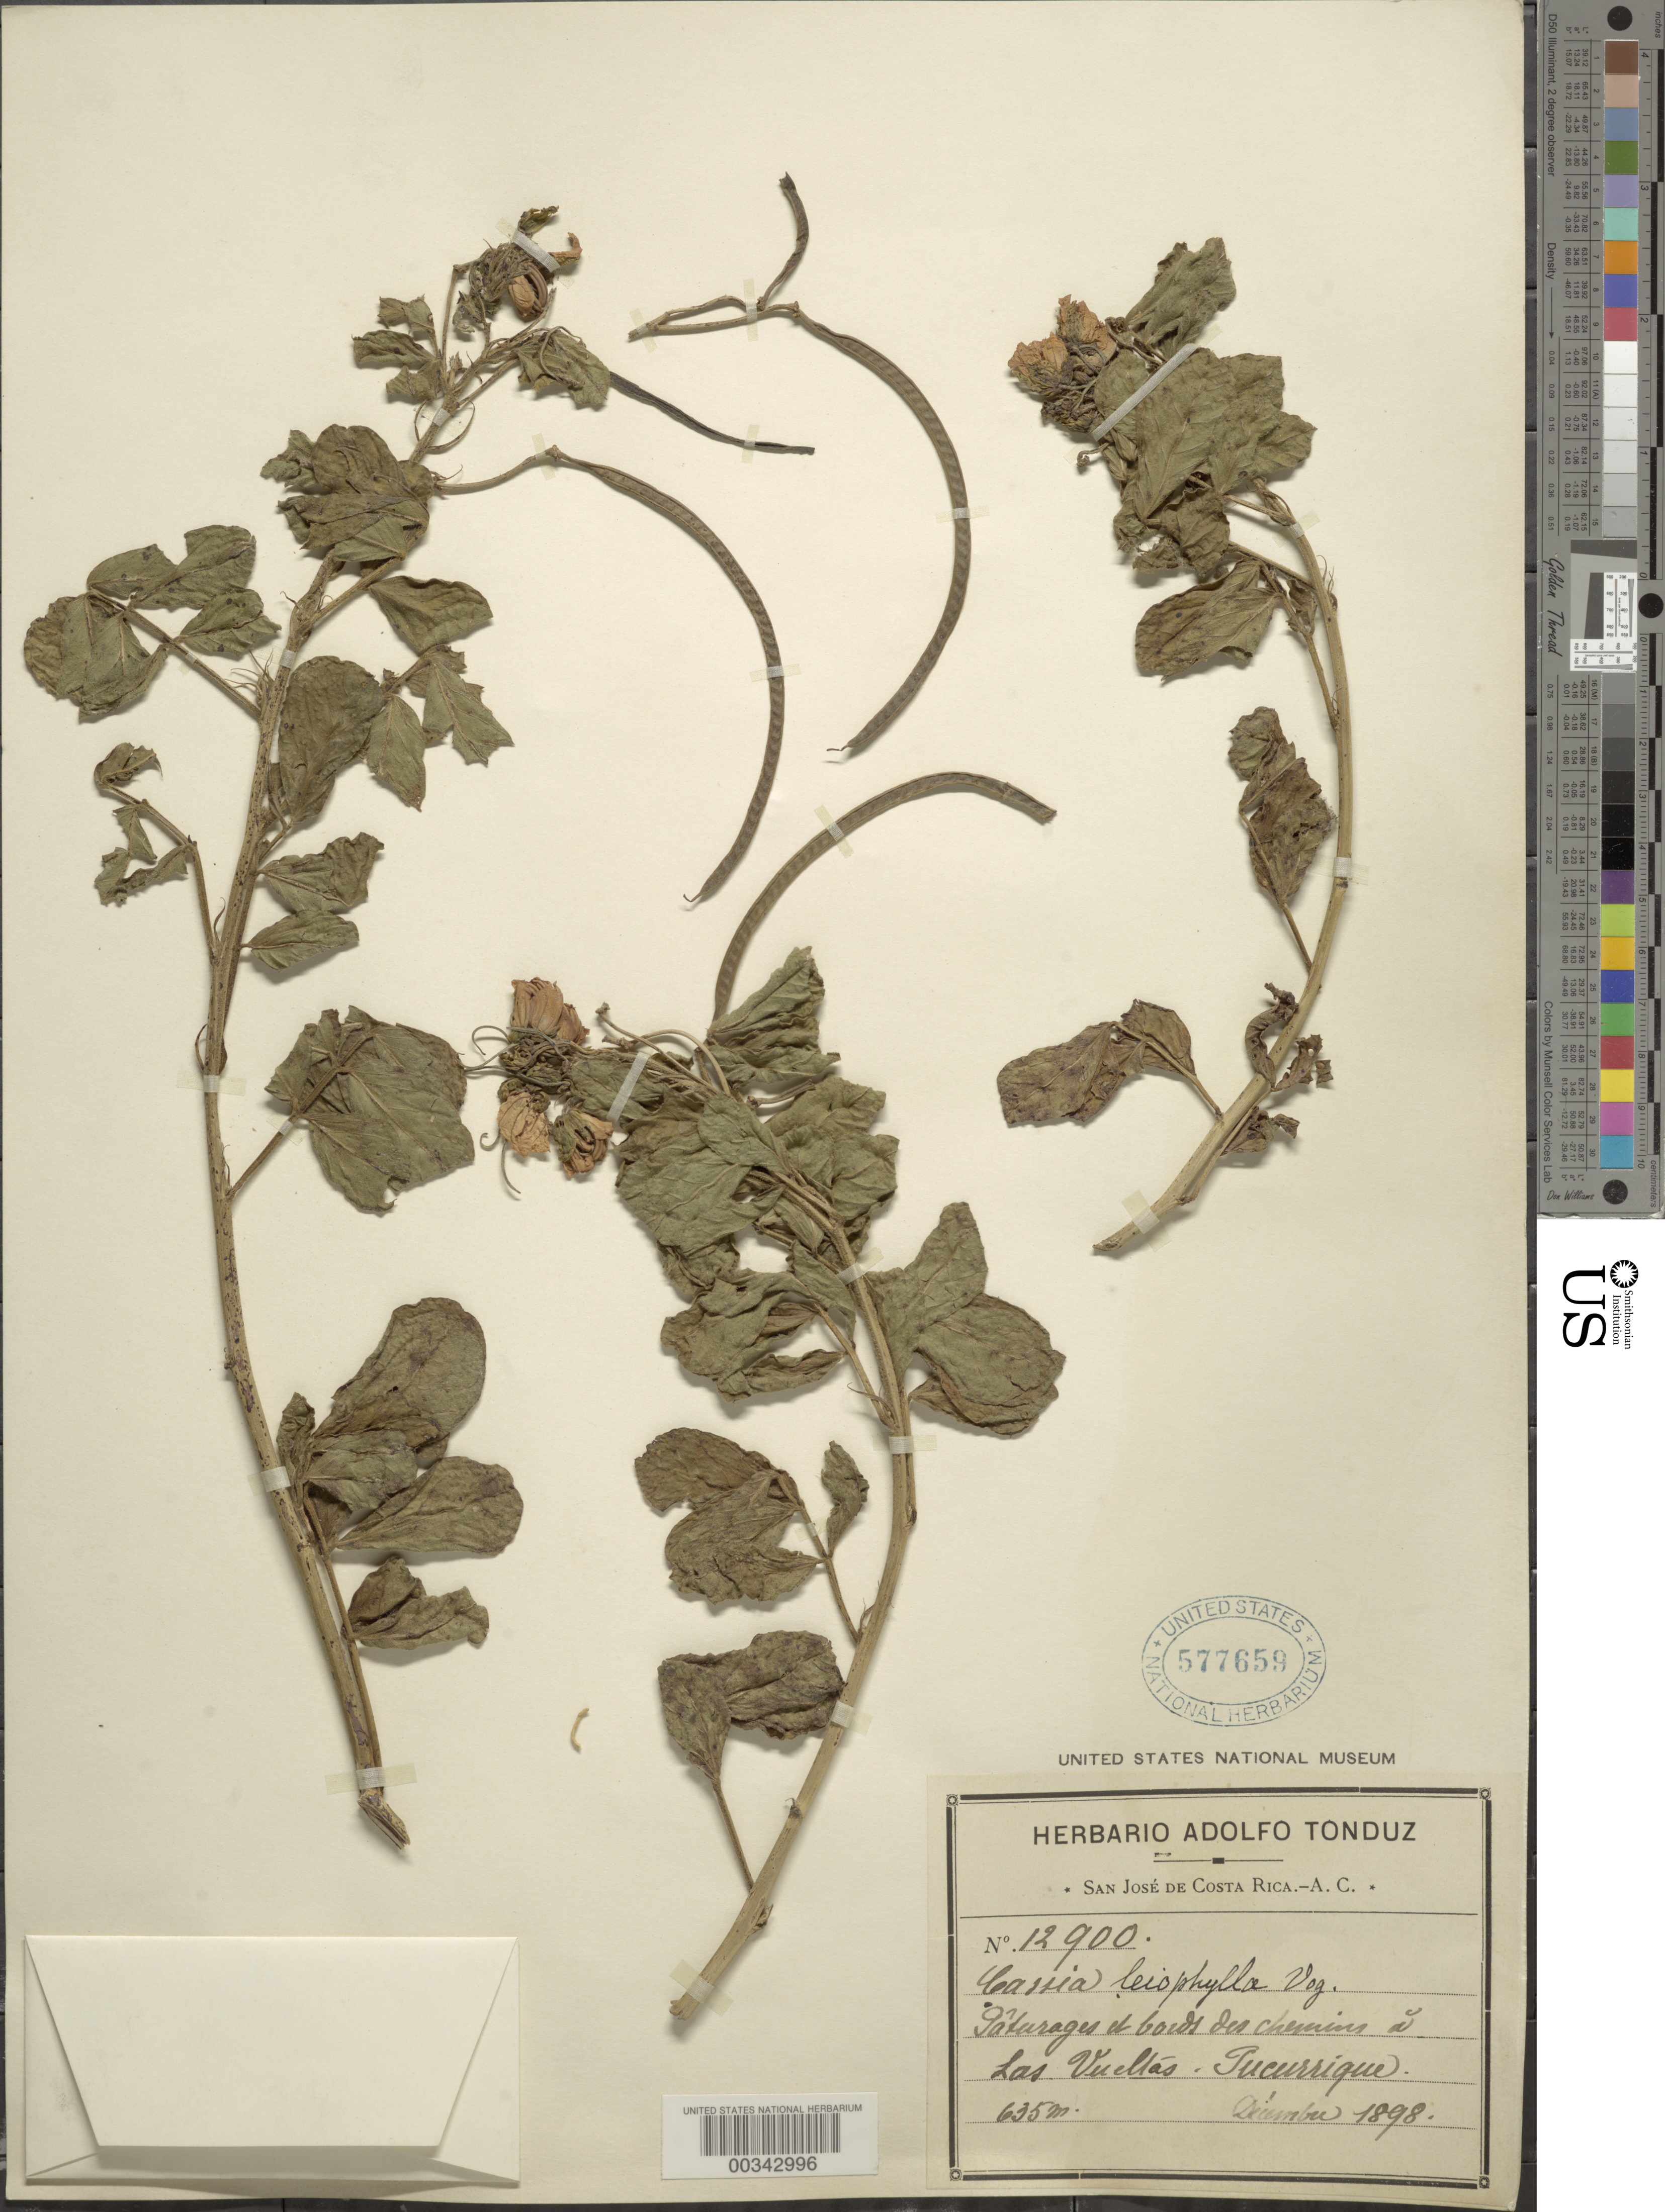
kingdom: Plantae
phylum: Tracheophyta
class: Magnoliopsida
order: Fabales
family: Fabaceae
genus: Senna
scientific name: Senna leiophylla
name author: (Vogel) H.S. Irwin & Barneby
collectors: A. Tonduz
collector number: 12900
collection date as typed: Dec 1898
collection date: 1898-12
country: Costa Rica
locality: Las Vueltas; Tucurrique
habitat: Edges of roads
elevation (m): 635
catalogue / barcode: US 577659